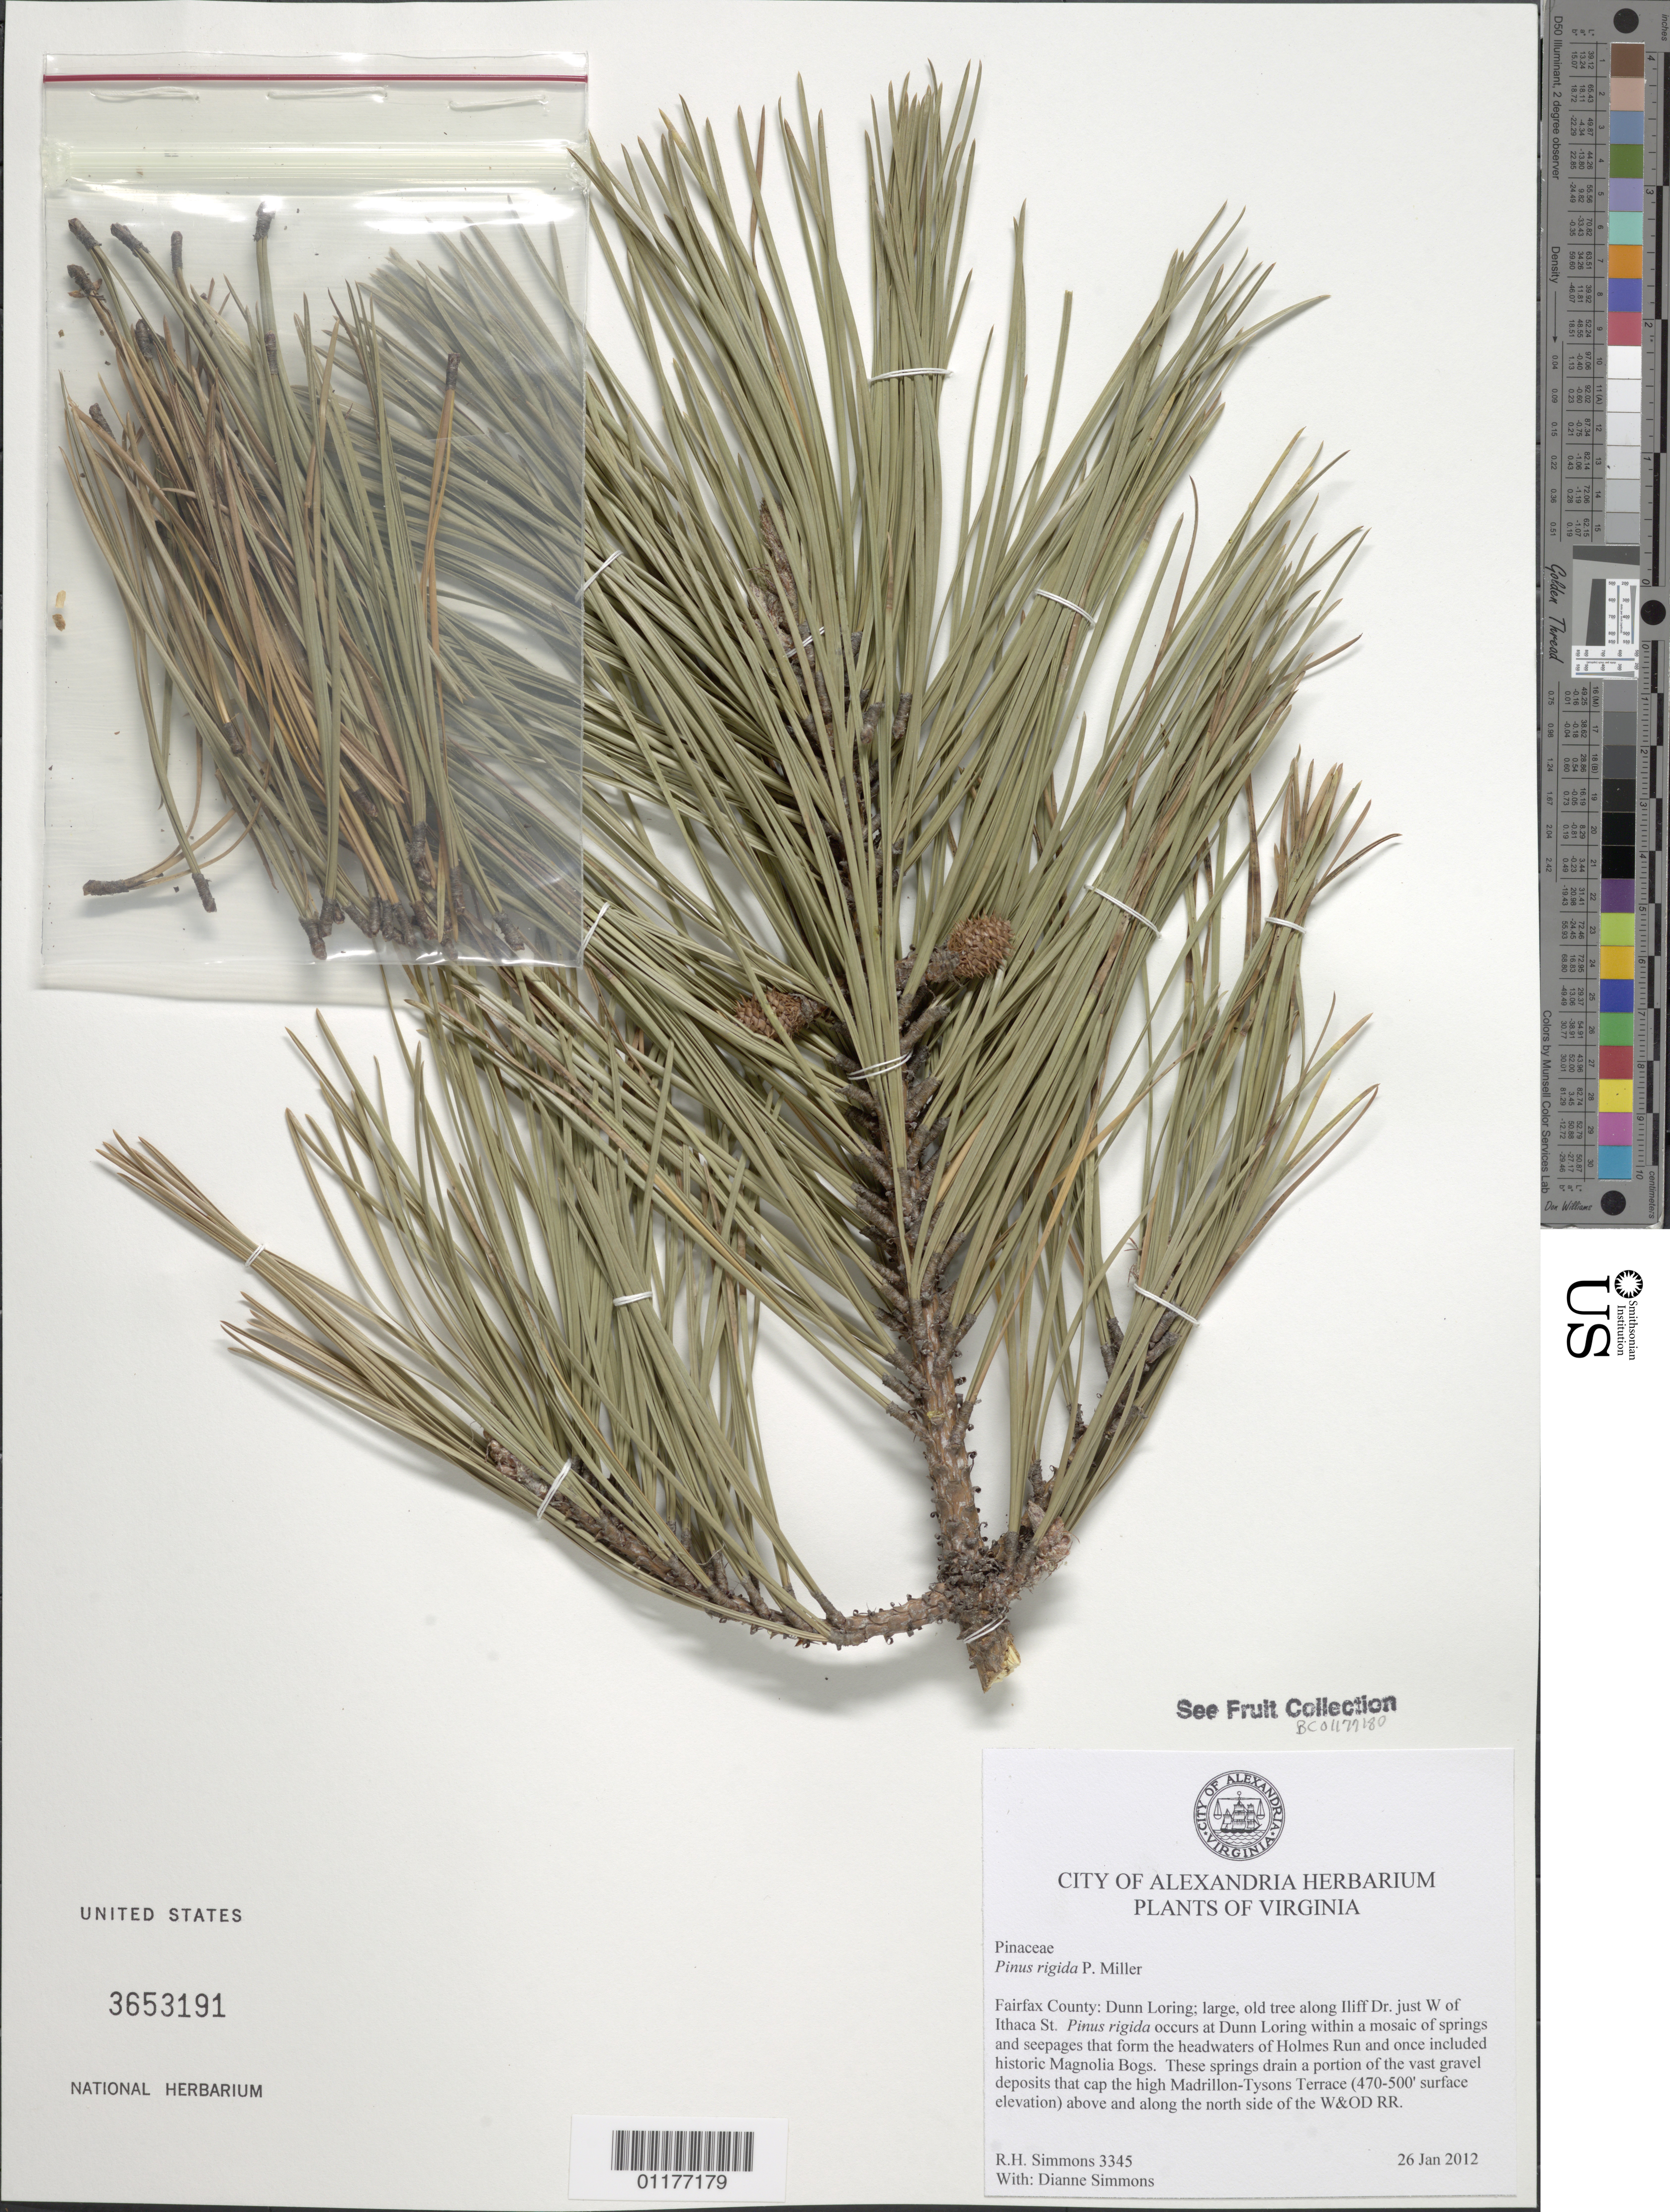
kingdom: Plantae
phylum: Tracheophyta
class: Pinopsida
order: Pinales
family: Pinaceae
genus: Pinus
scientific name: Pinus rigida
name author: Mill.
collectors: R. H. Simmons & D. Simmons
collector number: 3345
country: United States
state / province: Virginia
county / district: Fairfax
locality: Dunn Loring, old tree along Iliff Dr. W of Ithaca St., headwaters of Holmes Run, along the N side of the W&OD RR.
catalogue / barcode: US 3653191